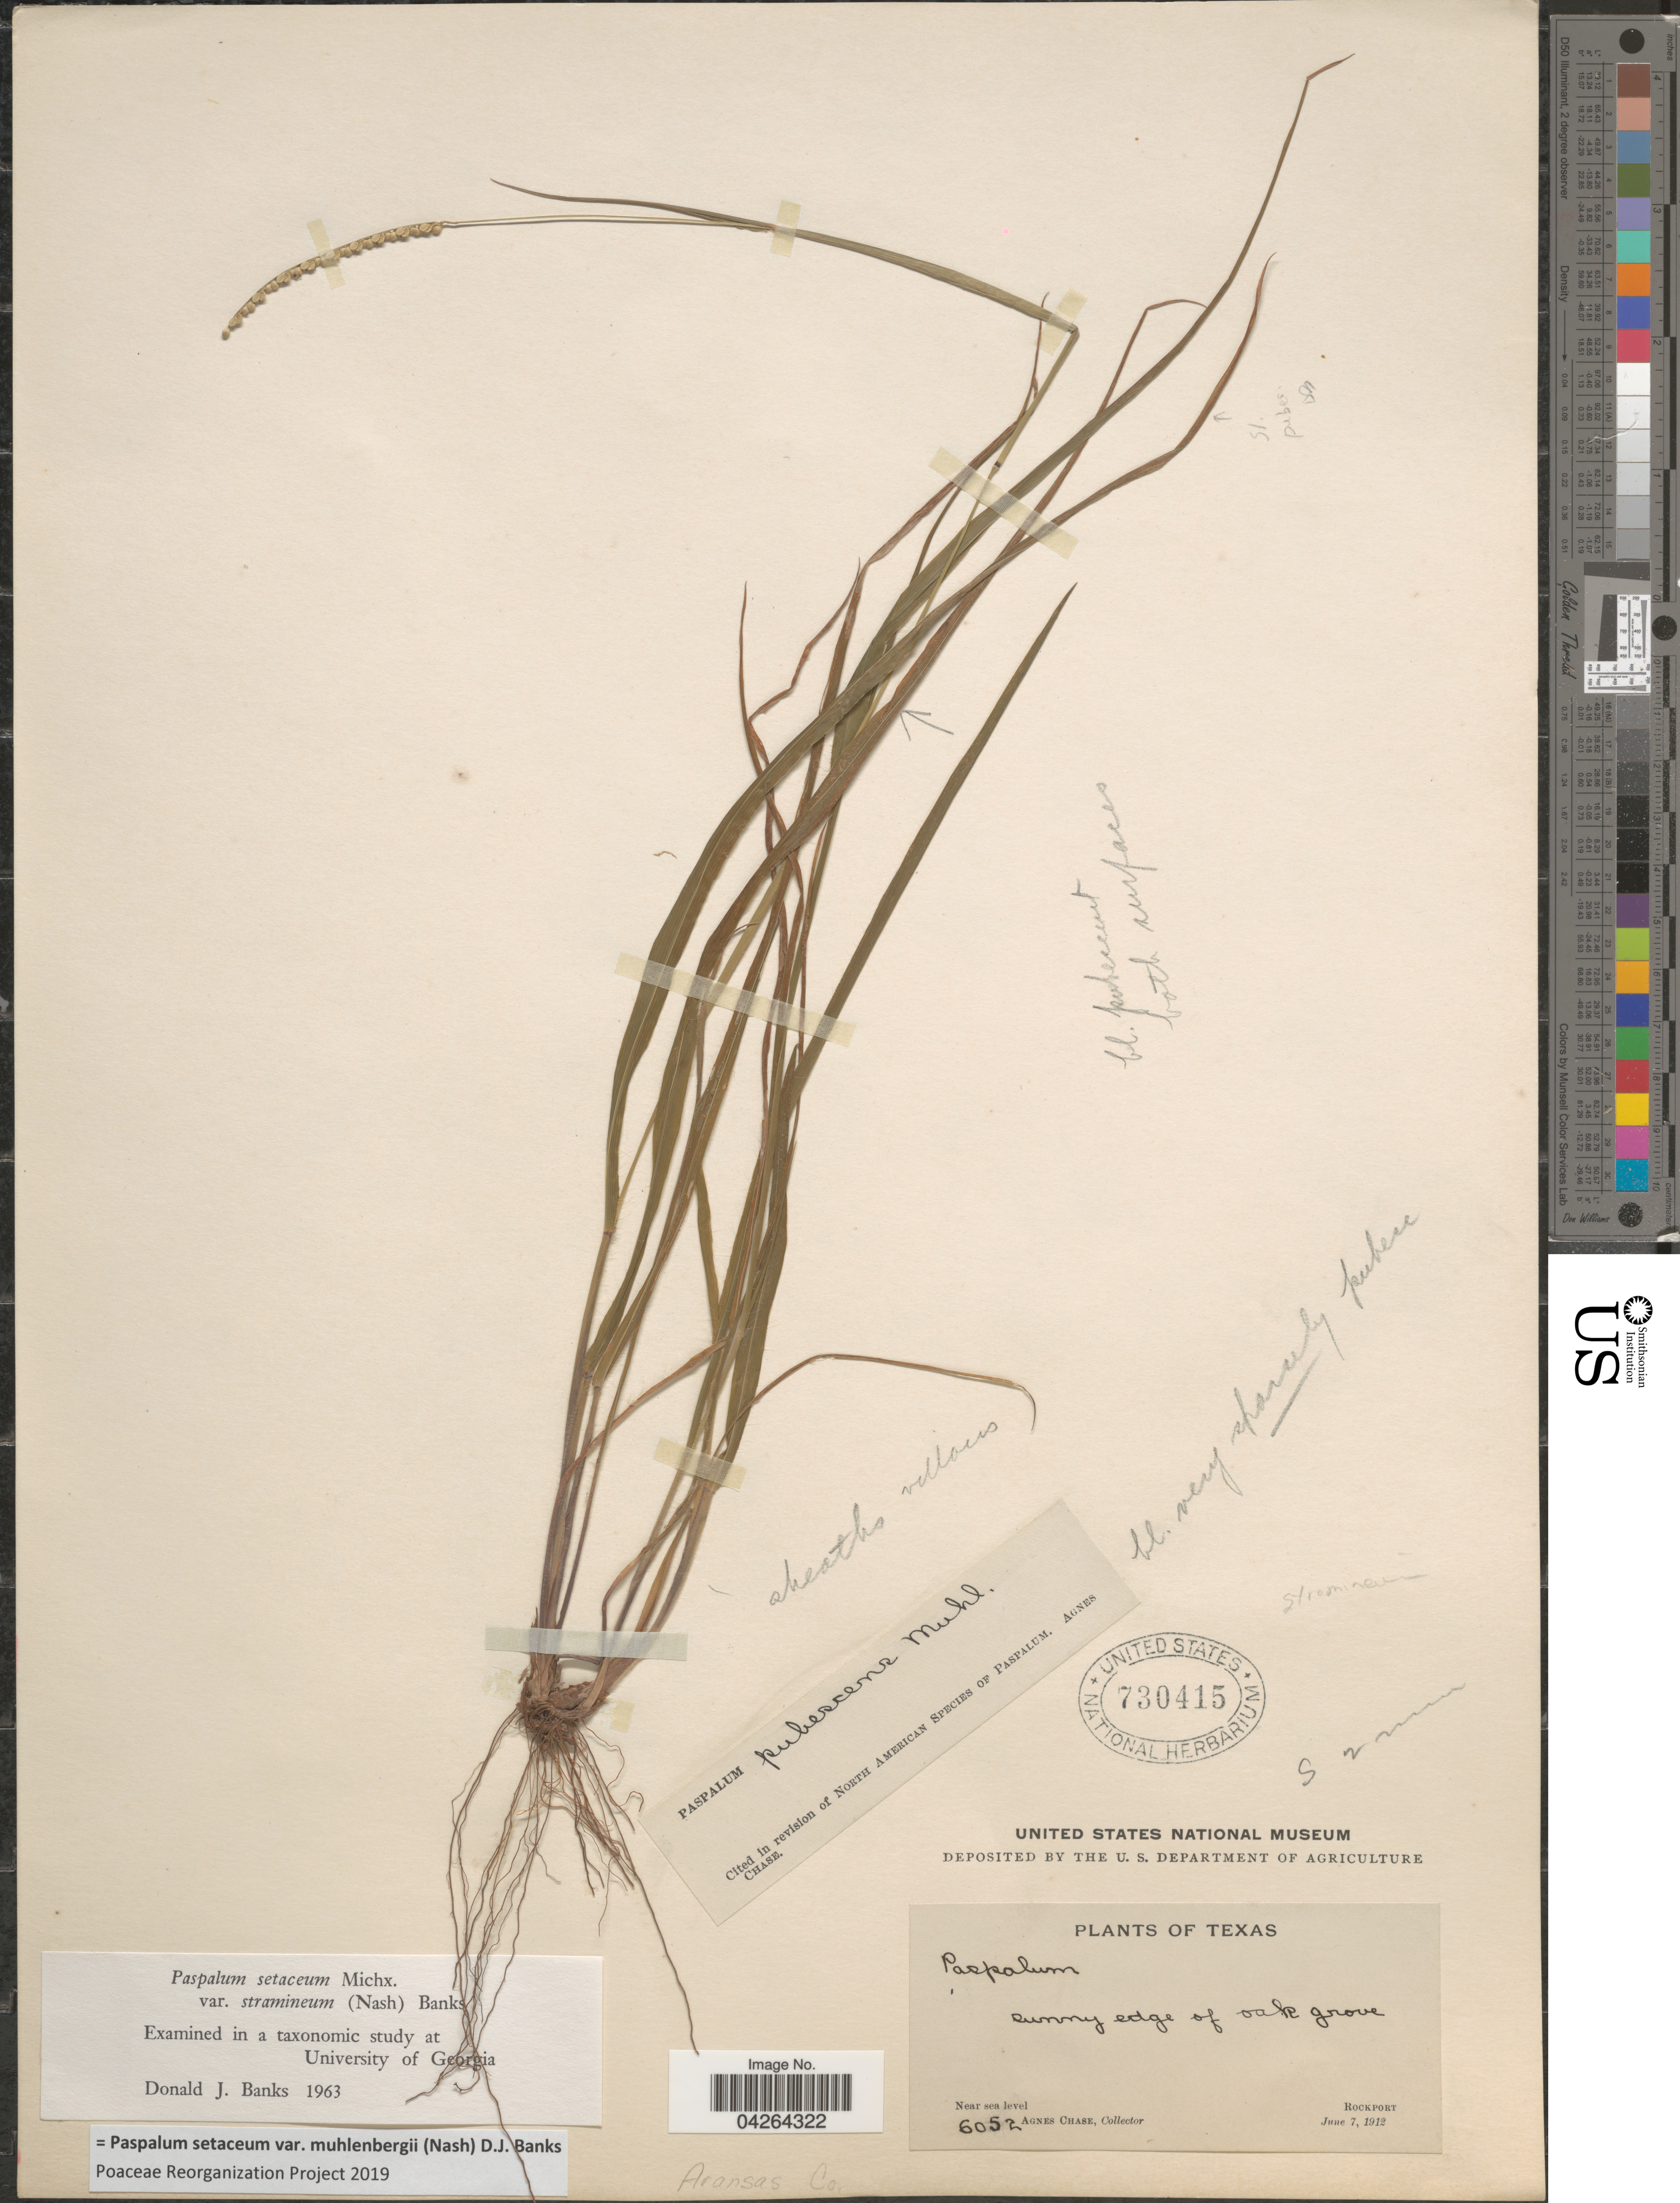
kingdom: Plantae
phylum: Tracheophyta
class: Liliopsida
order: Poales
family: Poaceae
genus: Paspalum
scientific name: Paspalum setaceum var. muhlenbergii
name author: (Nash) D.J. Banks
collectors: A. Chase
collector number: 6052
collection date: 1912-06-07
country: United States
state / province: Texas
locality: Sunny edge of oak grove. Rockport.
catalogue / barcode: US 730415